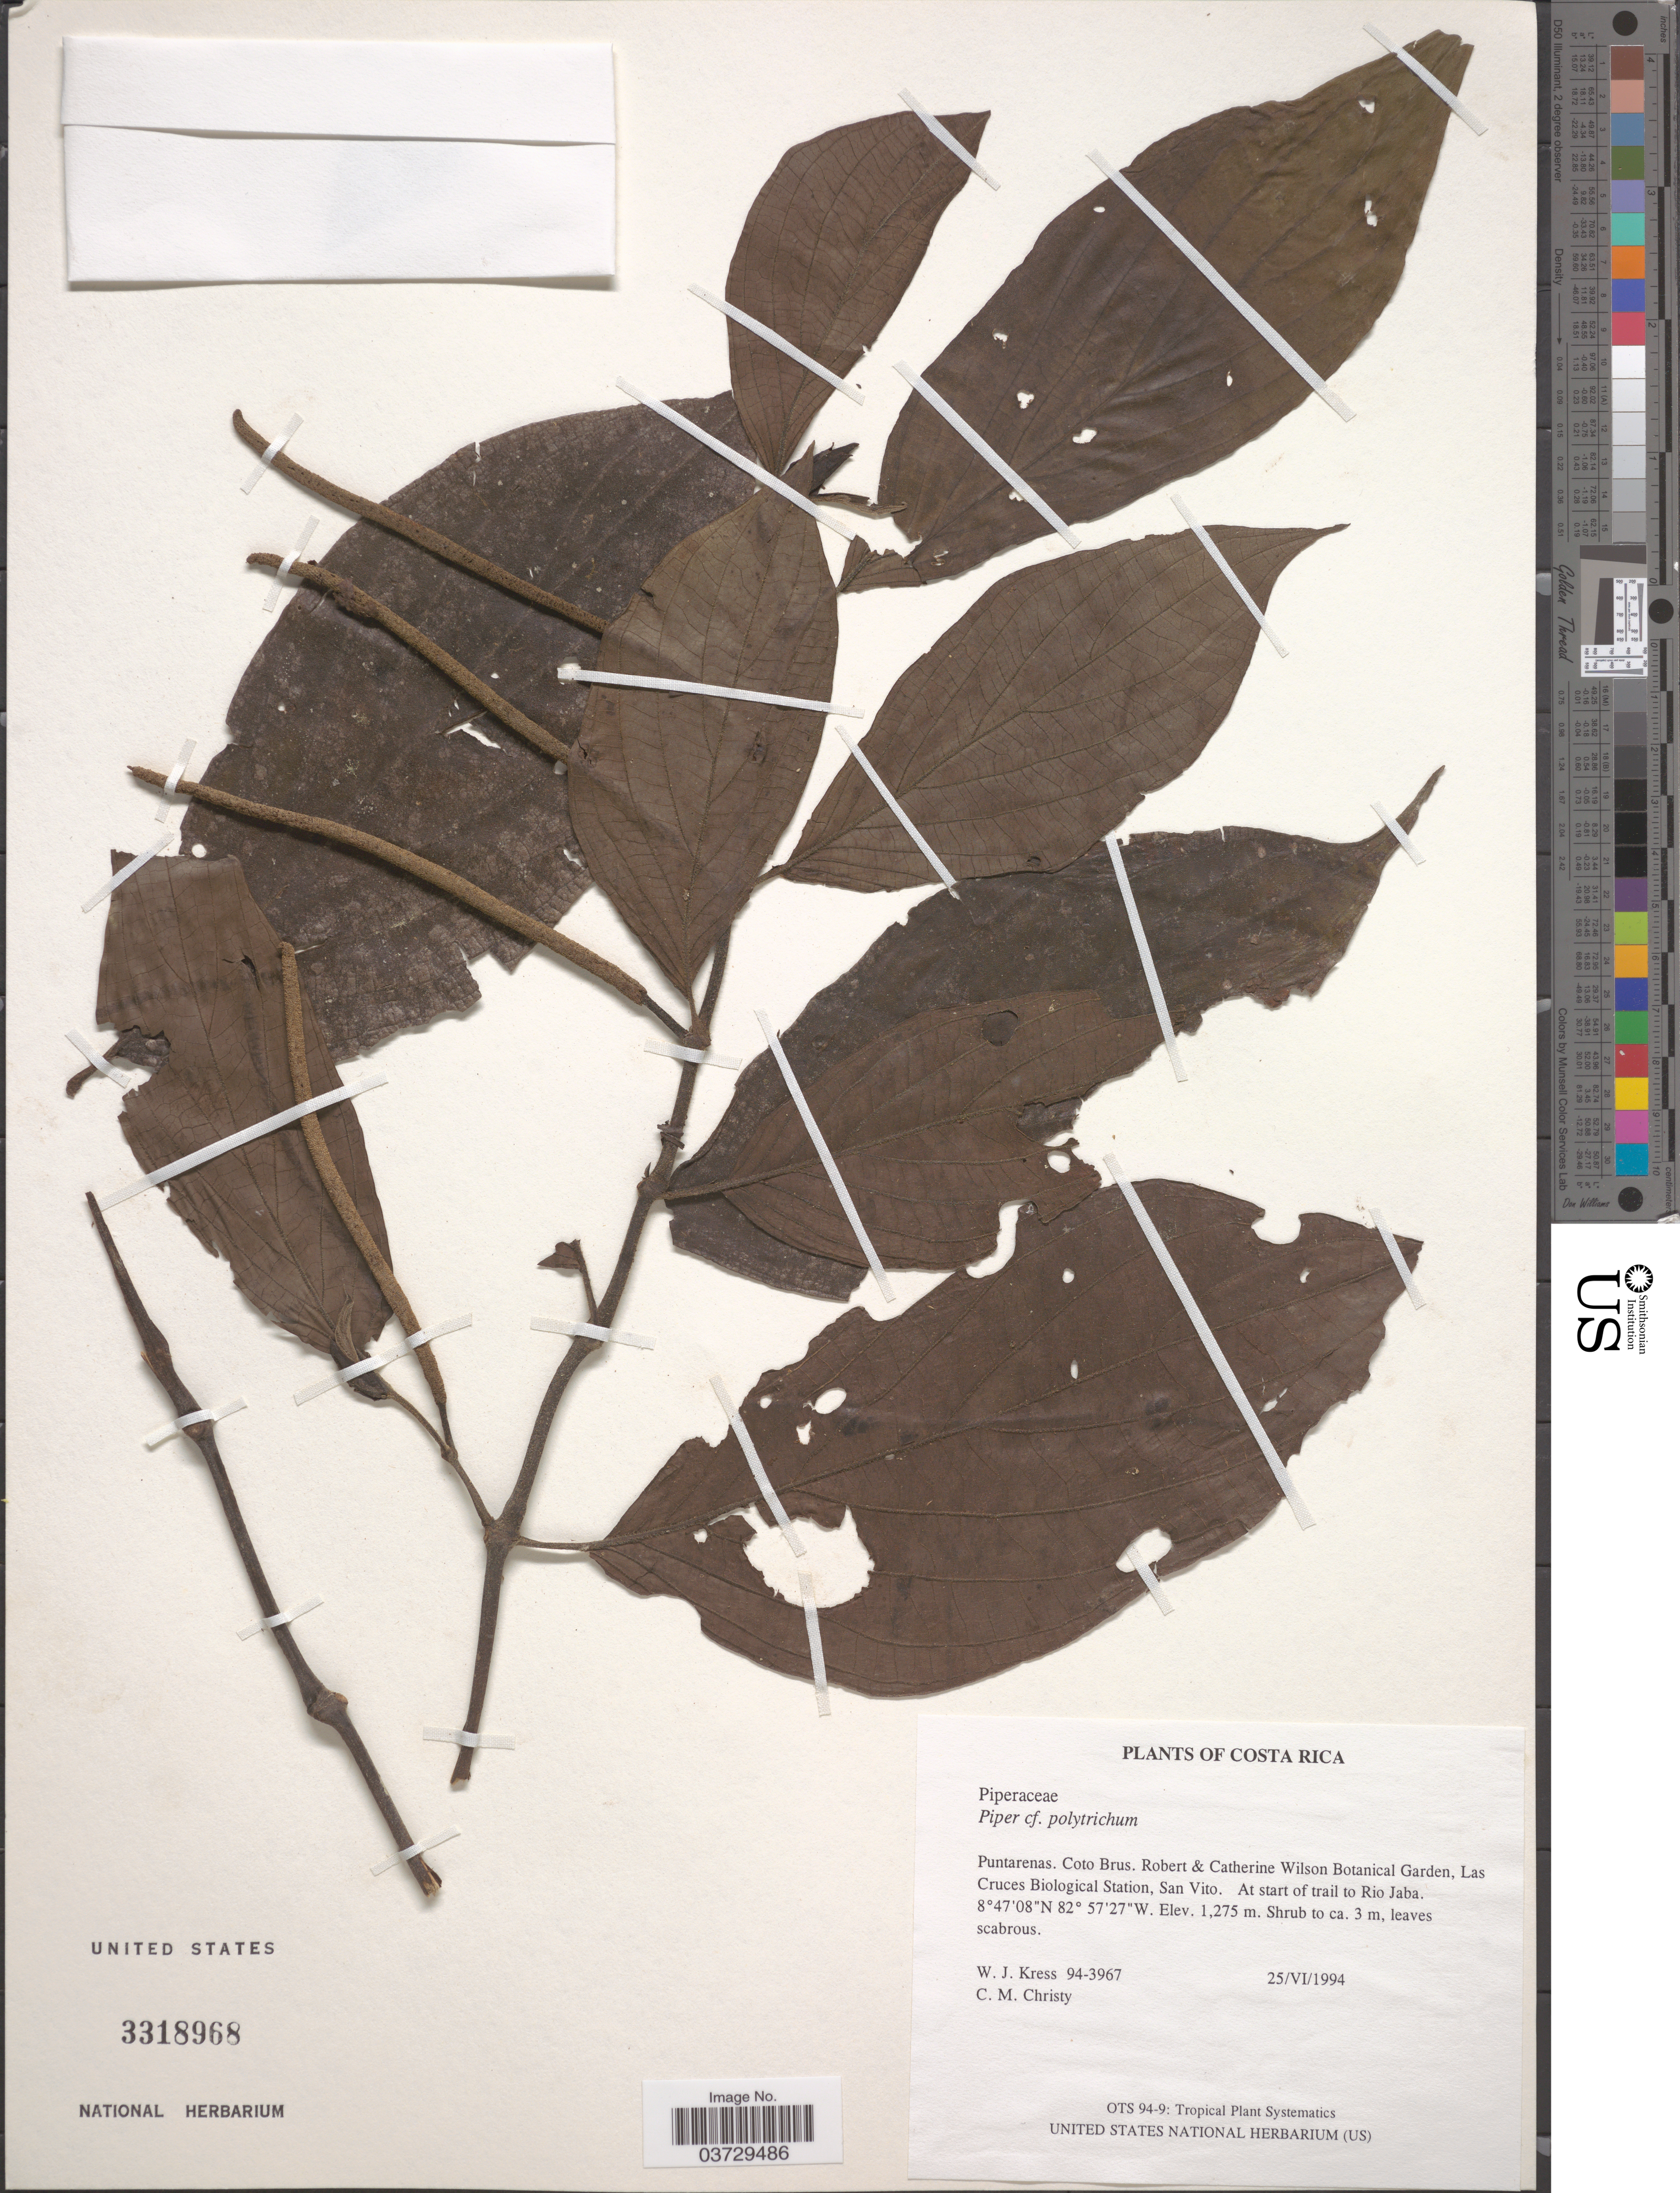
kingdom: Plantae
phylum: Tracheophyta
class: Magnoliopsida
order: Piperales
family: Piperaceae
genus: Piper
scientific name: Piper polytrichum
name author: C. DC.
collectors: W. J. Kress & C. M. Christy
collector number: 94-3967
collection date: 1994-06-25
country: Costa Rica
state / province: Puntarenas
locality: Coto Brus. Robert & Catherine Wilson Botanical Garden, Las Cruces Biological Station, San Vito. At start of trail to Rio Jaba.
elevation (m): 1275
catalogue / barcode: US 3318968